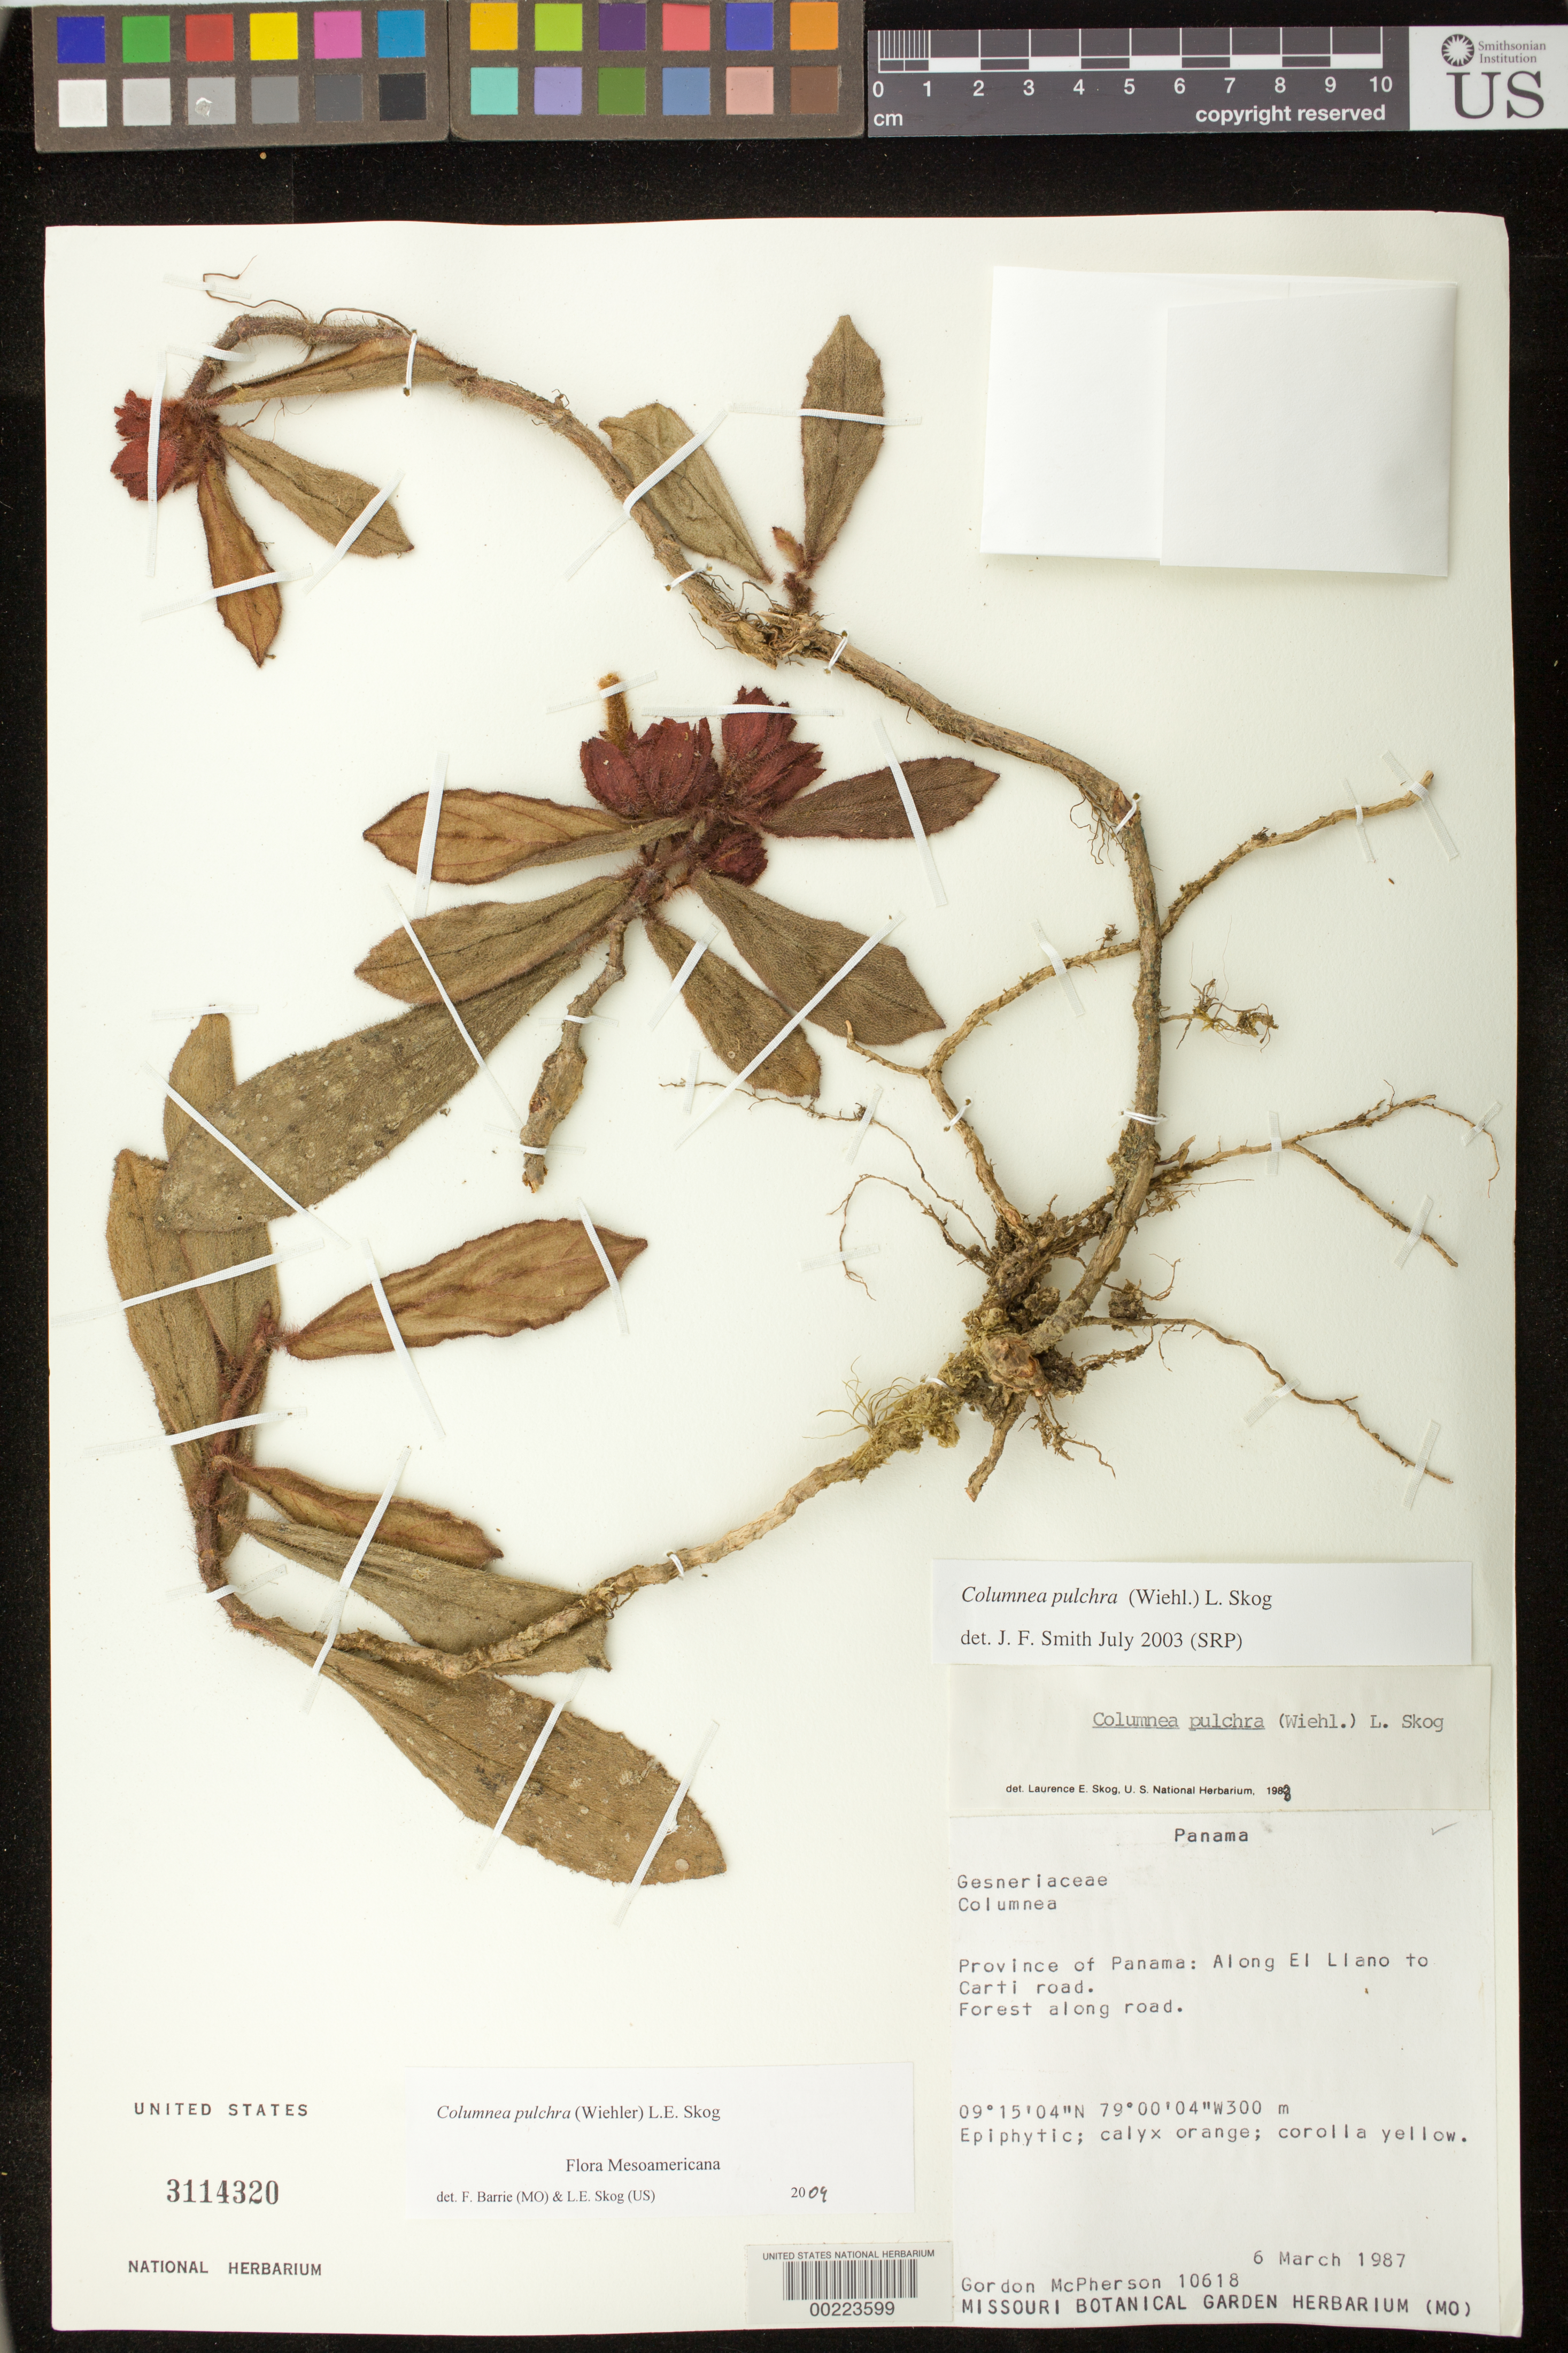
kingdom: Plantae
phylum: Tracheophyta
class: Magnoliopsida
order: Lamiales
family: Gesneriaceae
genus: Columnea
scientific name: Columnea pulchra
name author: (Wiehler) L.E. Skog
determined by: Skog, Laurence E.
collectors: G. D. McPherson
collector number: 10618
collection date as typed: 06 Mar 1987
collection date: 1987-03-06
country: Panama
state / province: Panamá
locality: Along El Llano to Carti road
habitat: Forest along road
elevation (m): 300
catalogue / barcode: US 3114320